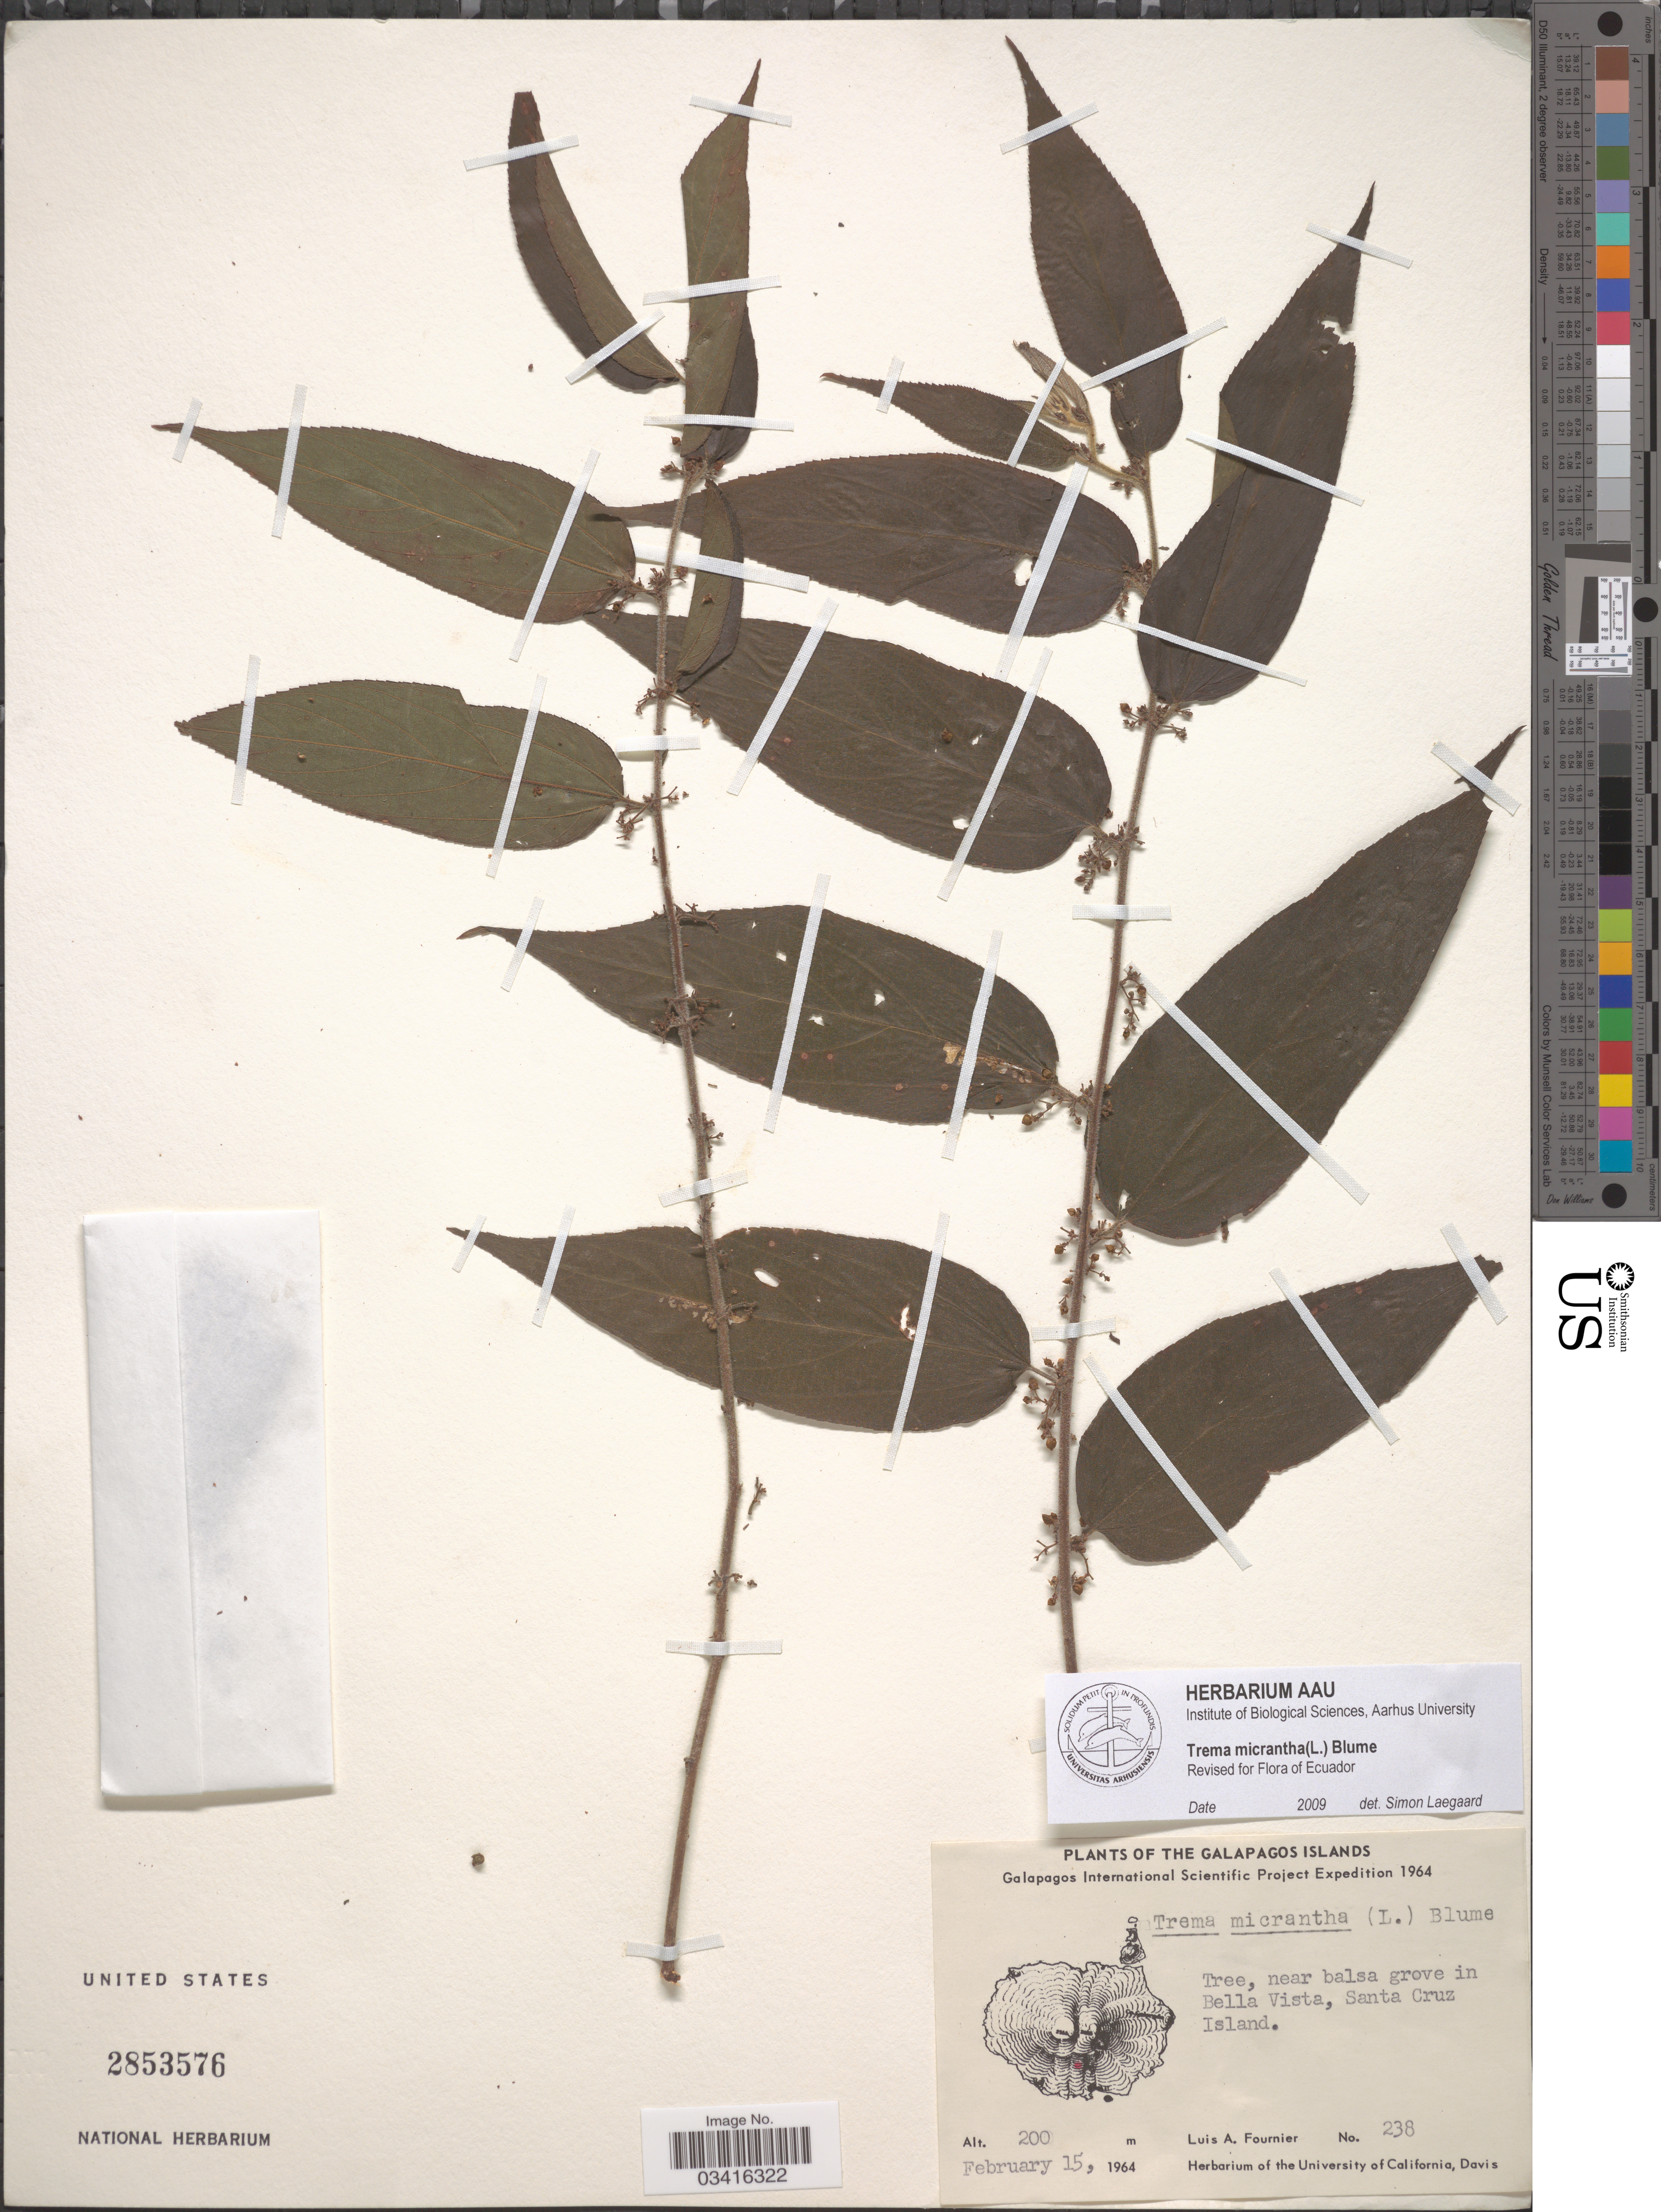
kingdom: Plantae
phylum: Tracheophyta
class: Magnoliopsida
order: Rosales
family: Cannabaceae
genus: Trema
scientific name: Trema micranthum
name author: (L.) Blume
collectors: L. A. Fournier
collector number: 238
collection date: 1964-02-15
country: Ecuador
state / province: Colón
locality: The Galapagos Islands. Near balsa grove in Bella Vista, Santa Cruz Island.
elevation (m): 200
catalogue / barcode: US 2853576